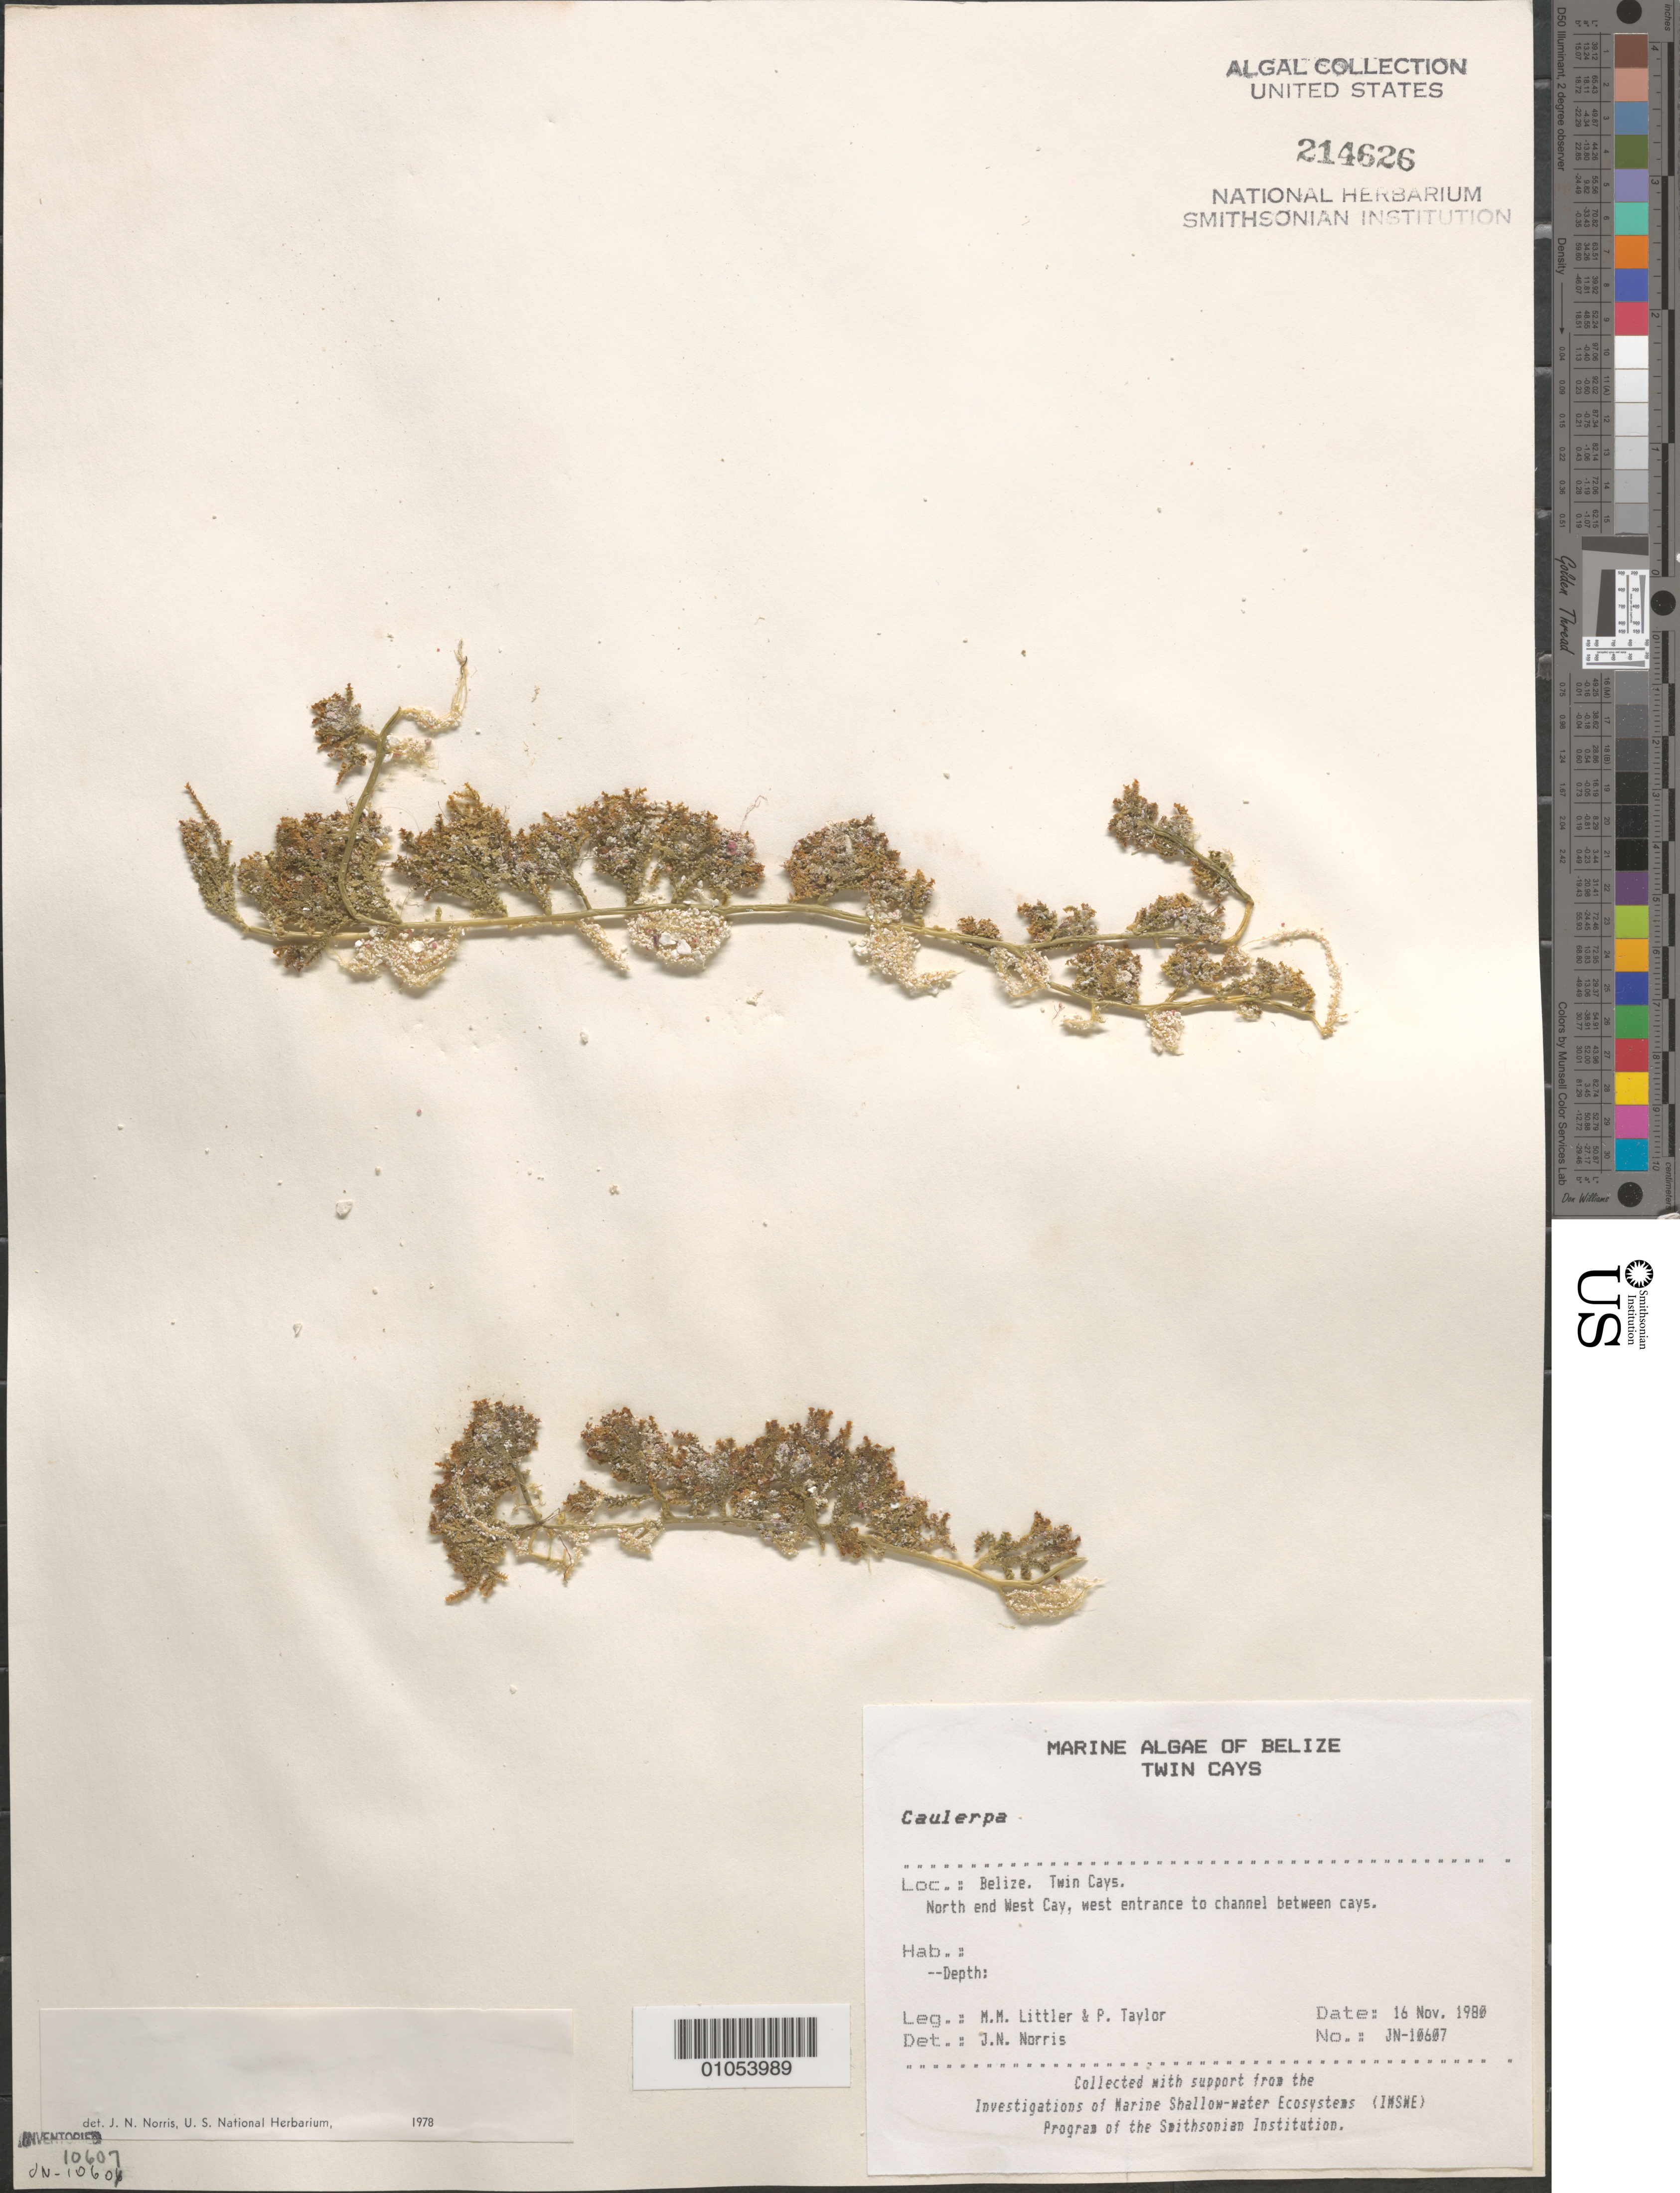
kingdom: Plantae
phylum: Chlorophyta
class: Ulvophyceae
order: Bryopsidales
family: Caulerpaceae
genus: Caulerpa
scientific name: Caulerpa sp.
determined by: Norris, James N.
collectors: M. M. Littler & P. R. Taylor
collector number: JN-10607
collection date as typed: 16 Nov 1980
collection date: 1980-11-16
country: Belize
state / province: Stann Creek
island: West Cay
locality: North end of West Cay, west entrance to channel between cays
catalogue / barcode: US 214626